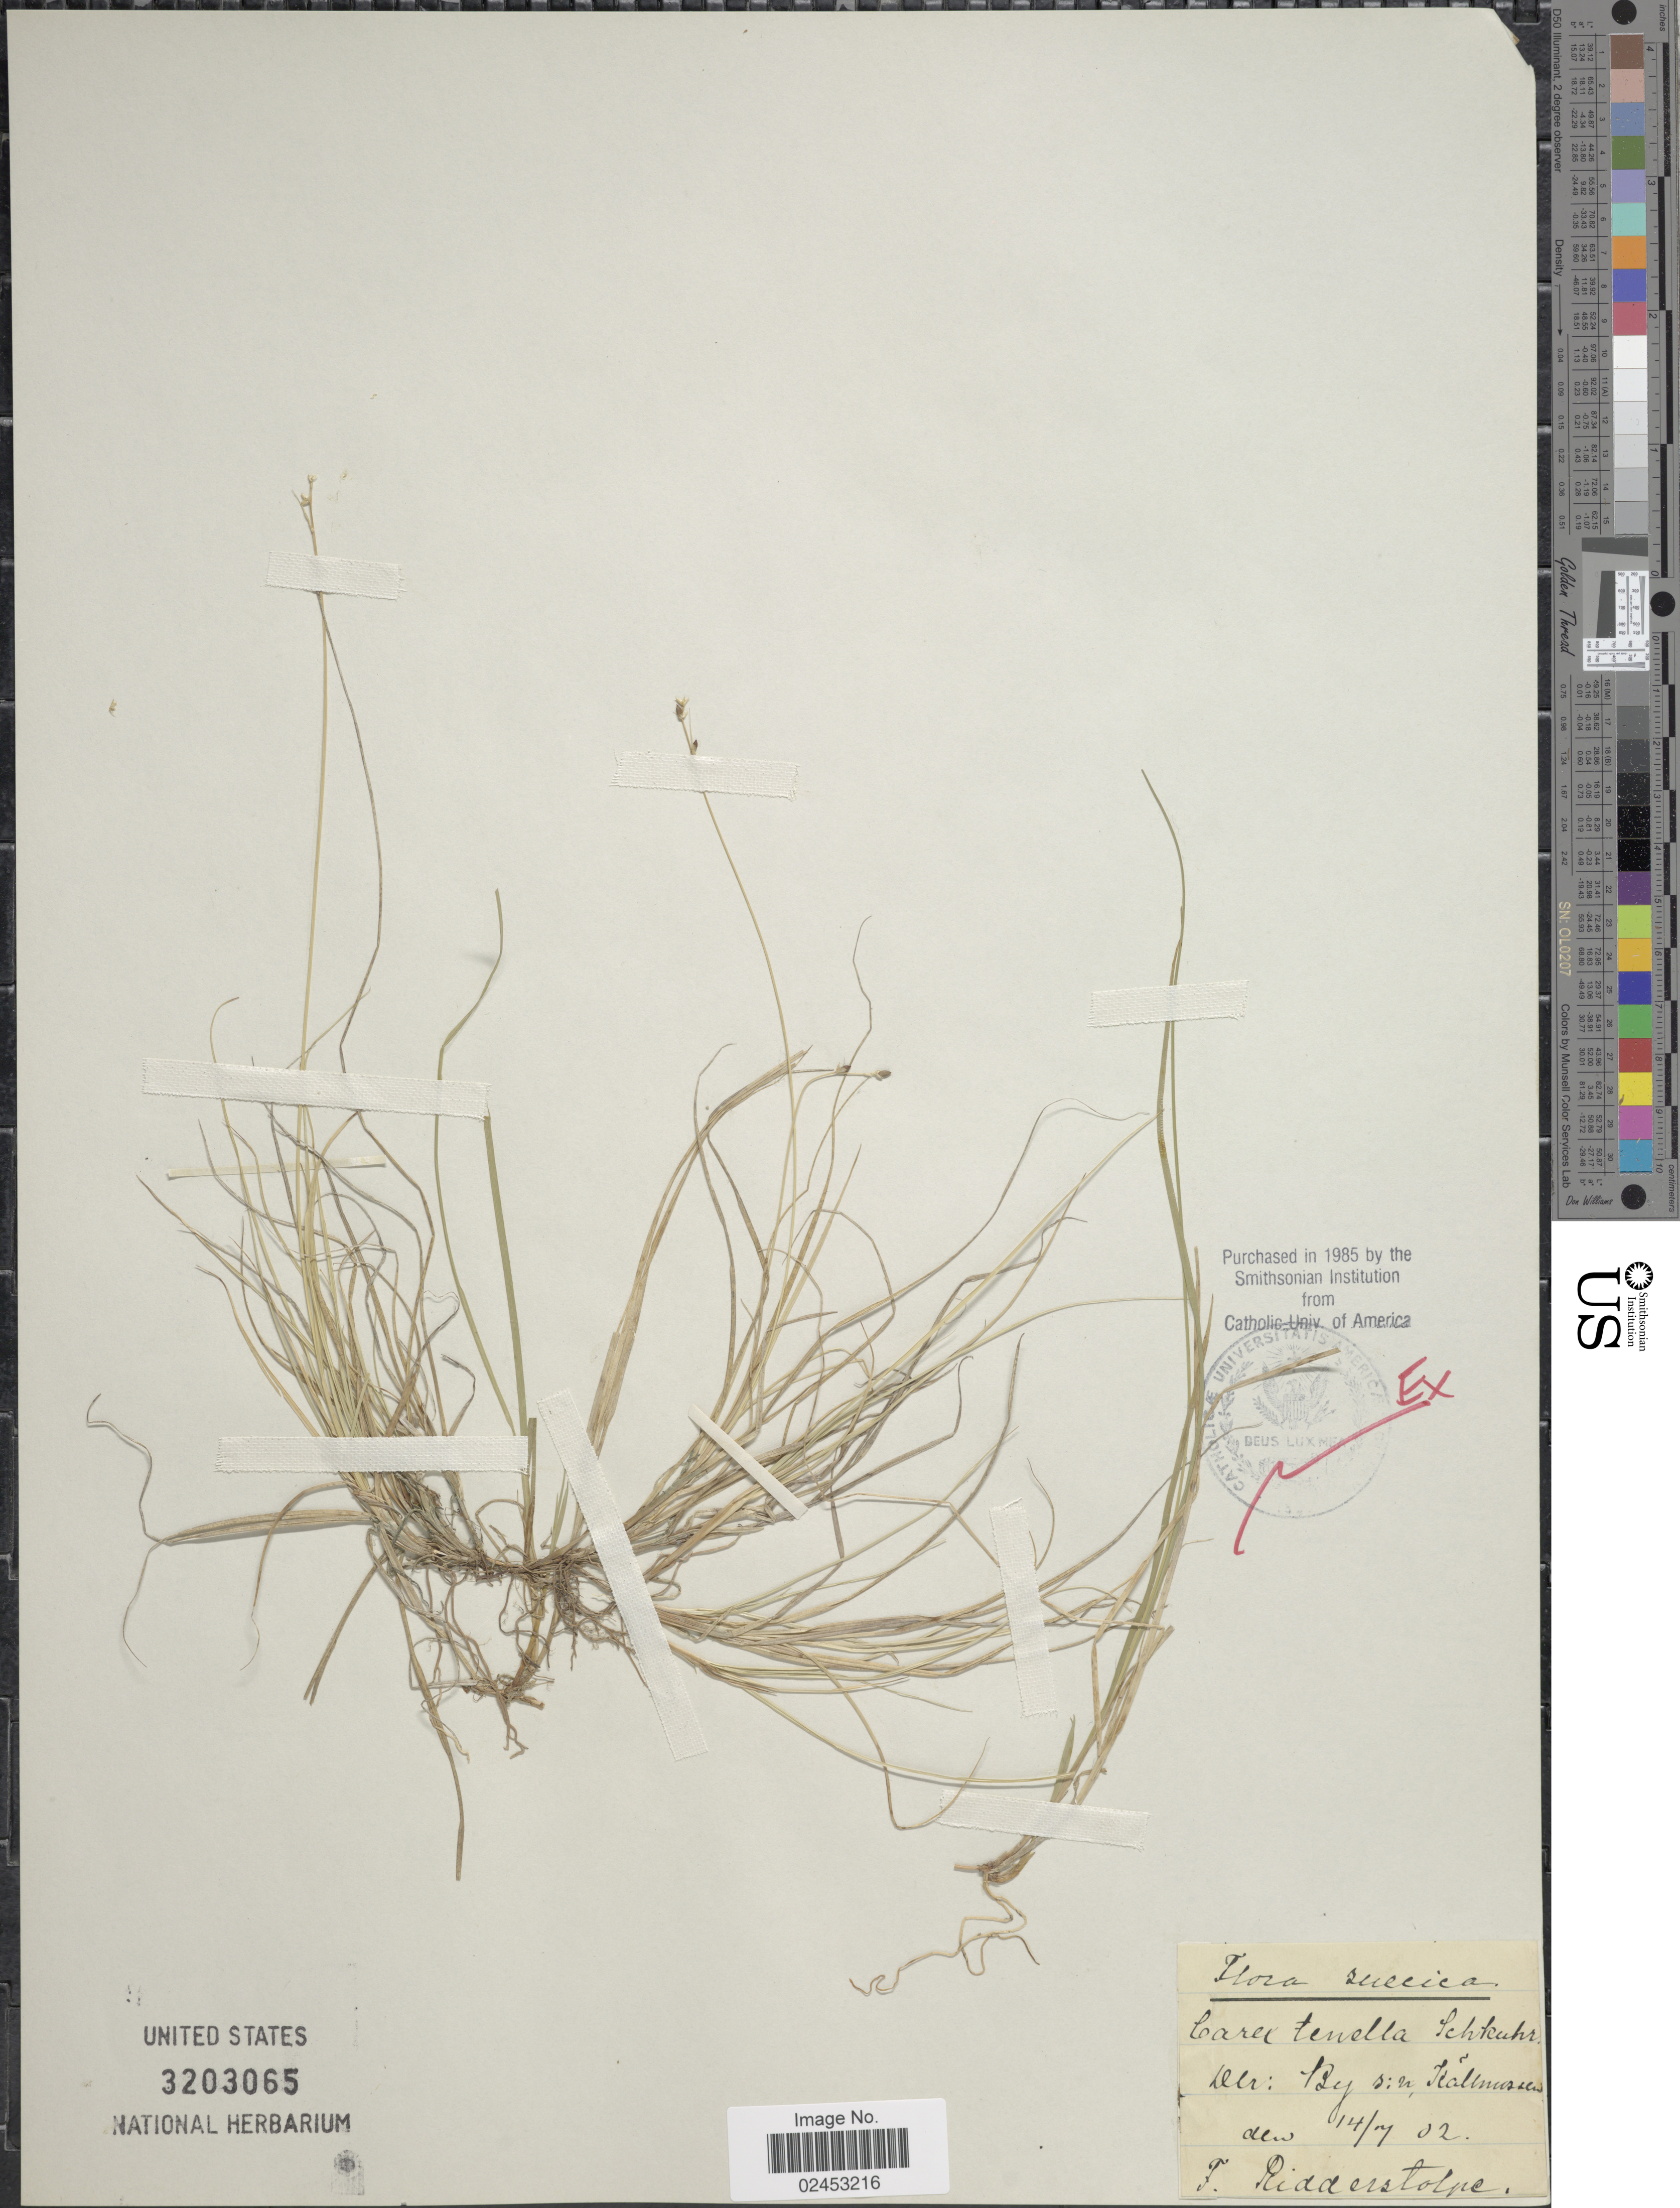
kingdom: Plantae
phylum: Tracheophyta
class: Liliopsida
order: Poales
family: Cyperaceae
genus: Carex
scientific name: Carex disperma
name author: Dewey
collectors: F. Ridderstolpe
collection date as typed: Transcribed d/m/y: 14/7/2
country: Sweden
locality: Suecica, Dlr: By s:n, Kallmussen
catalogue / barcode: US 3203065